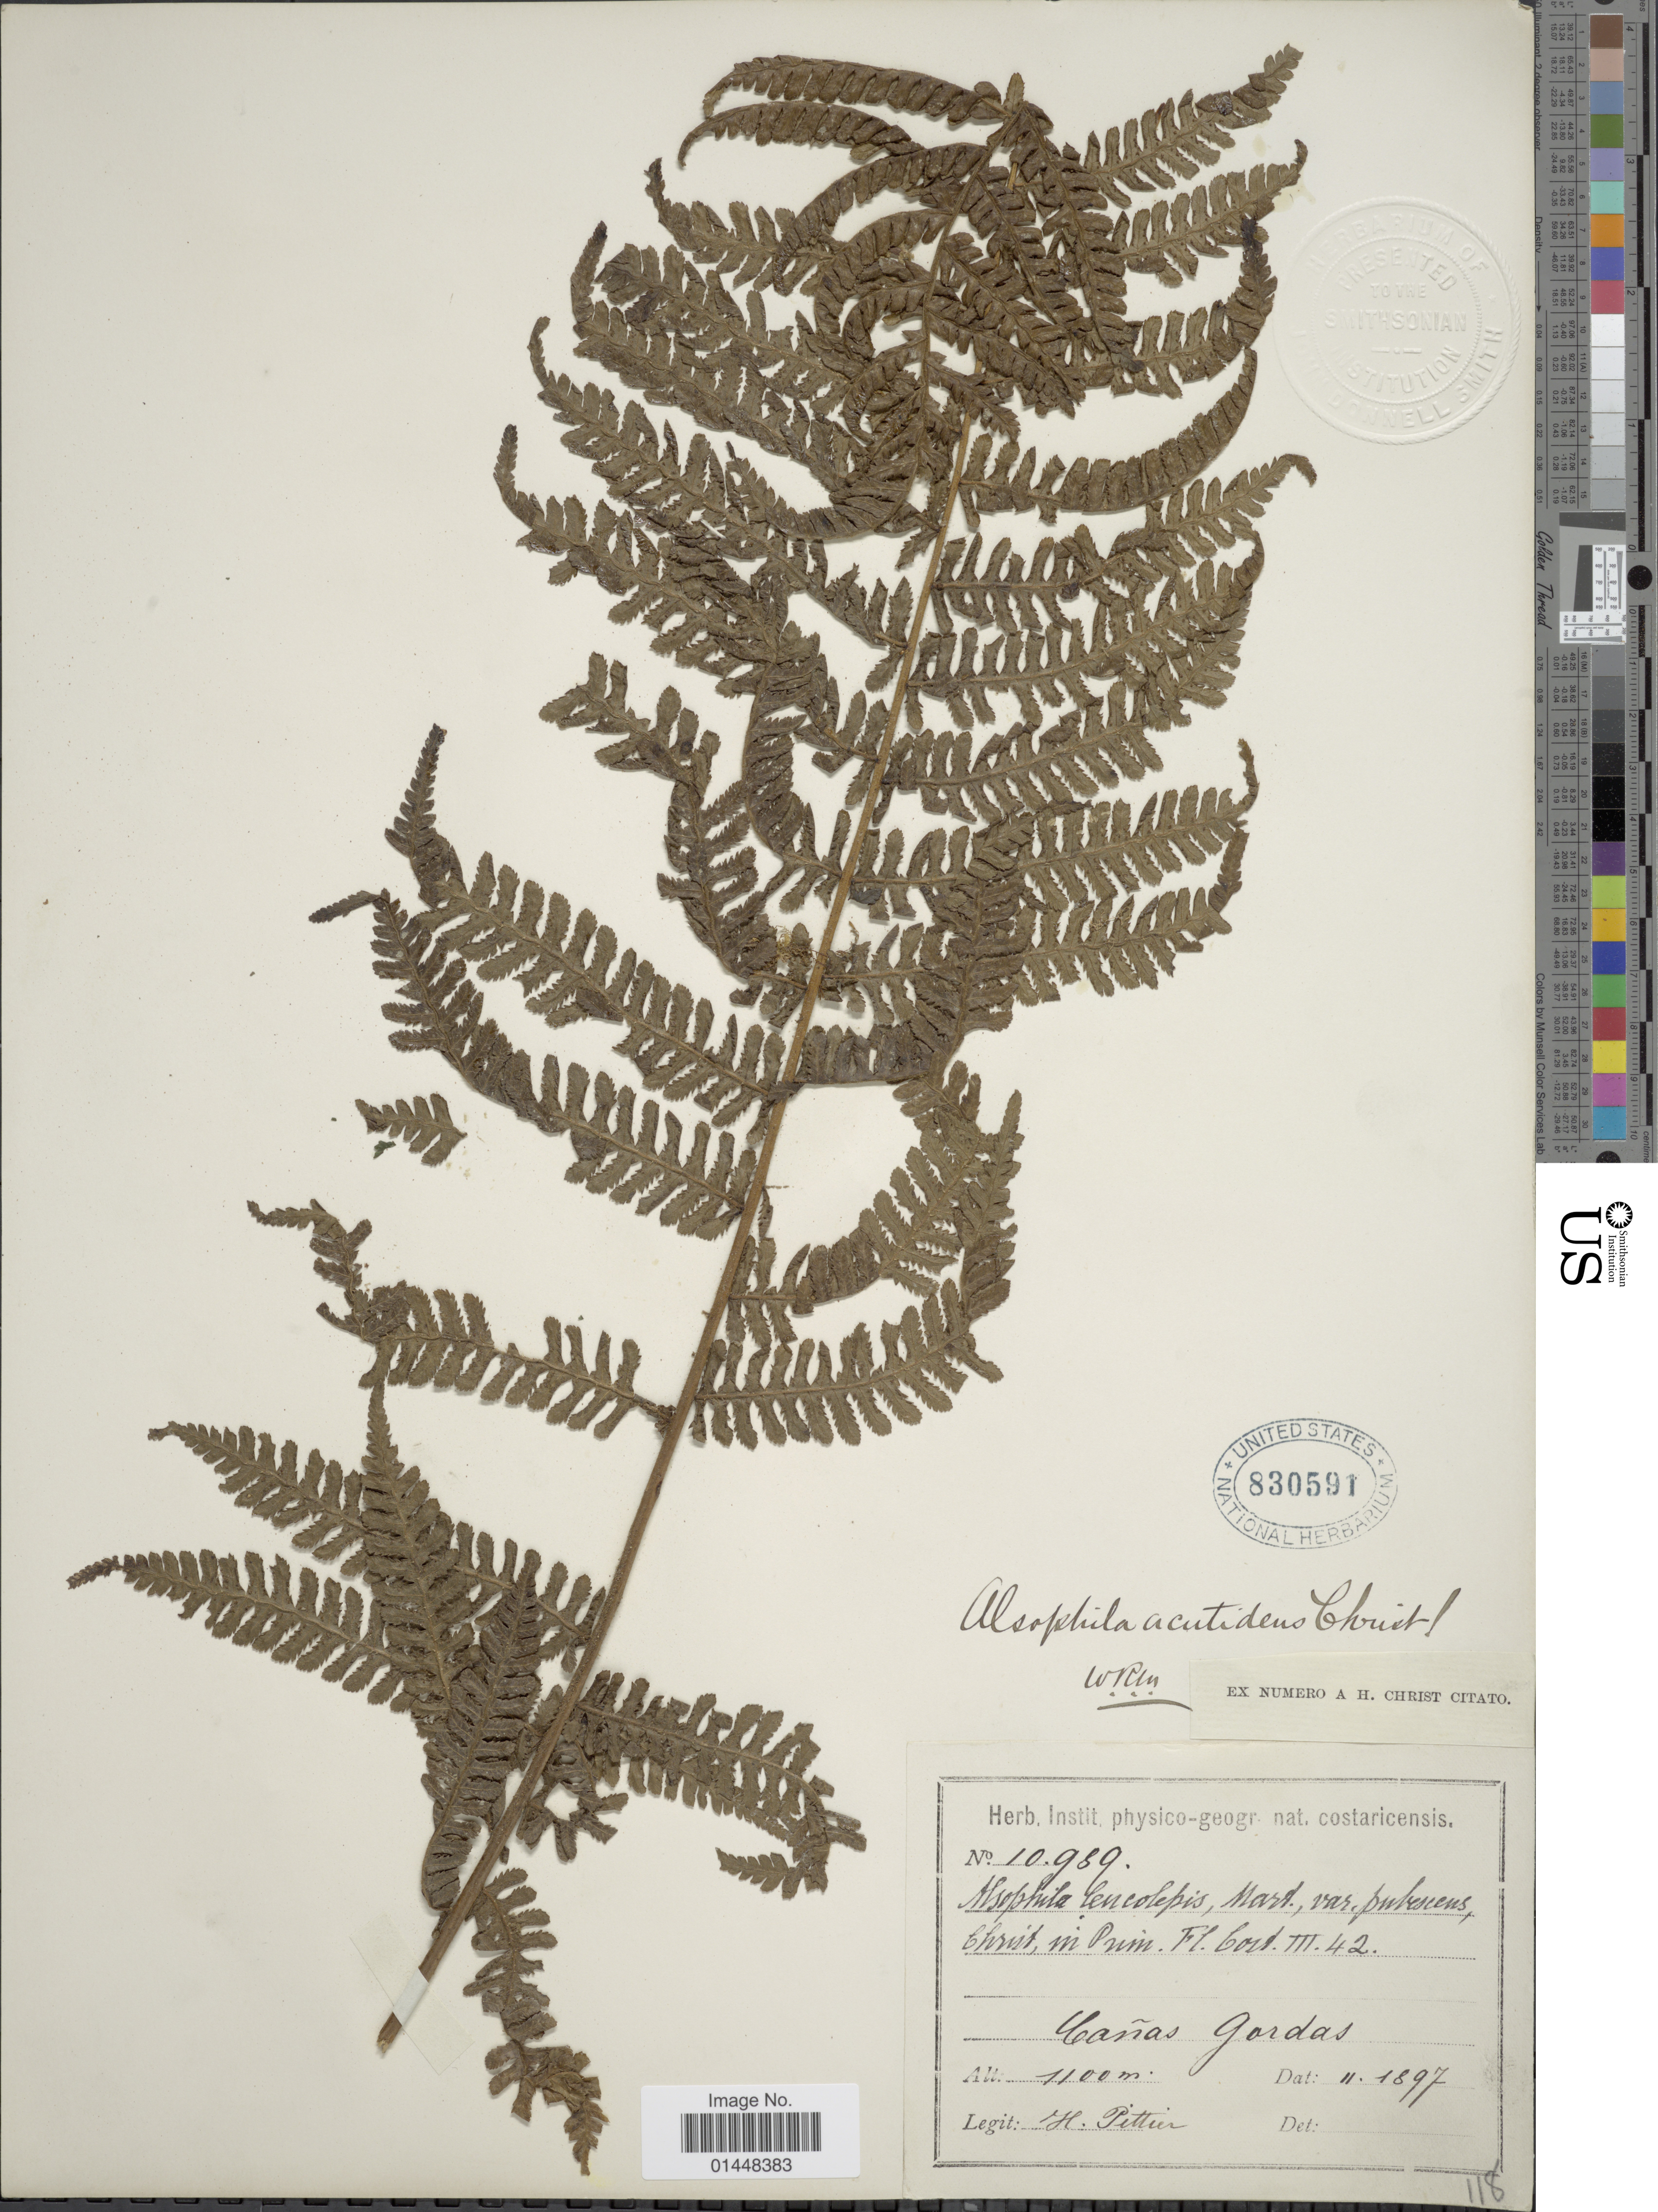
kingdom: Plantae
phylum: Tracheophyta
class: Polypodiopsida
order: Cyatheales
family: Cyatheaceae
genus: Cyathea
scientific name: Cyathea acutidens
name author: (Christ) Domin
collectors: H. F. Pittier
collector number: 10959*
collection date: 1897-02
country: Colombia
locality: Canas Gordas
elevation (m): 1100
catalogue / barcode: US 830591